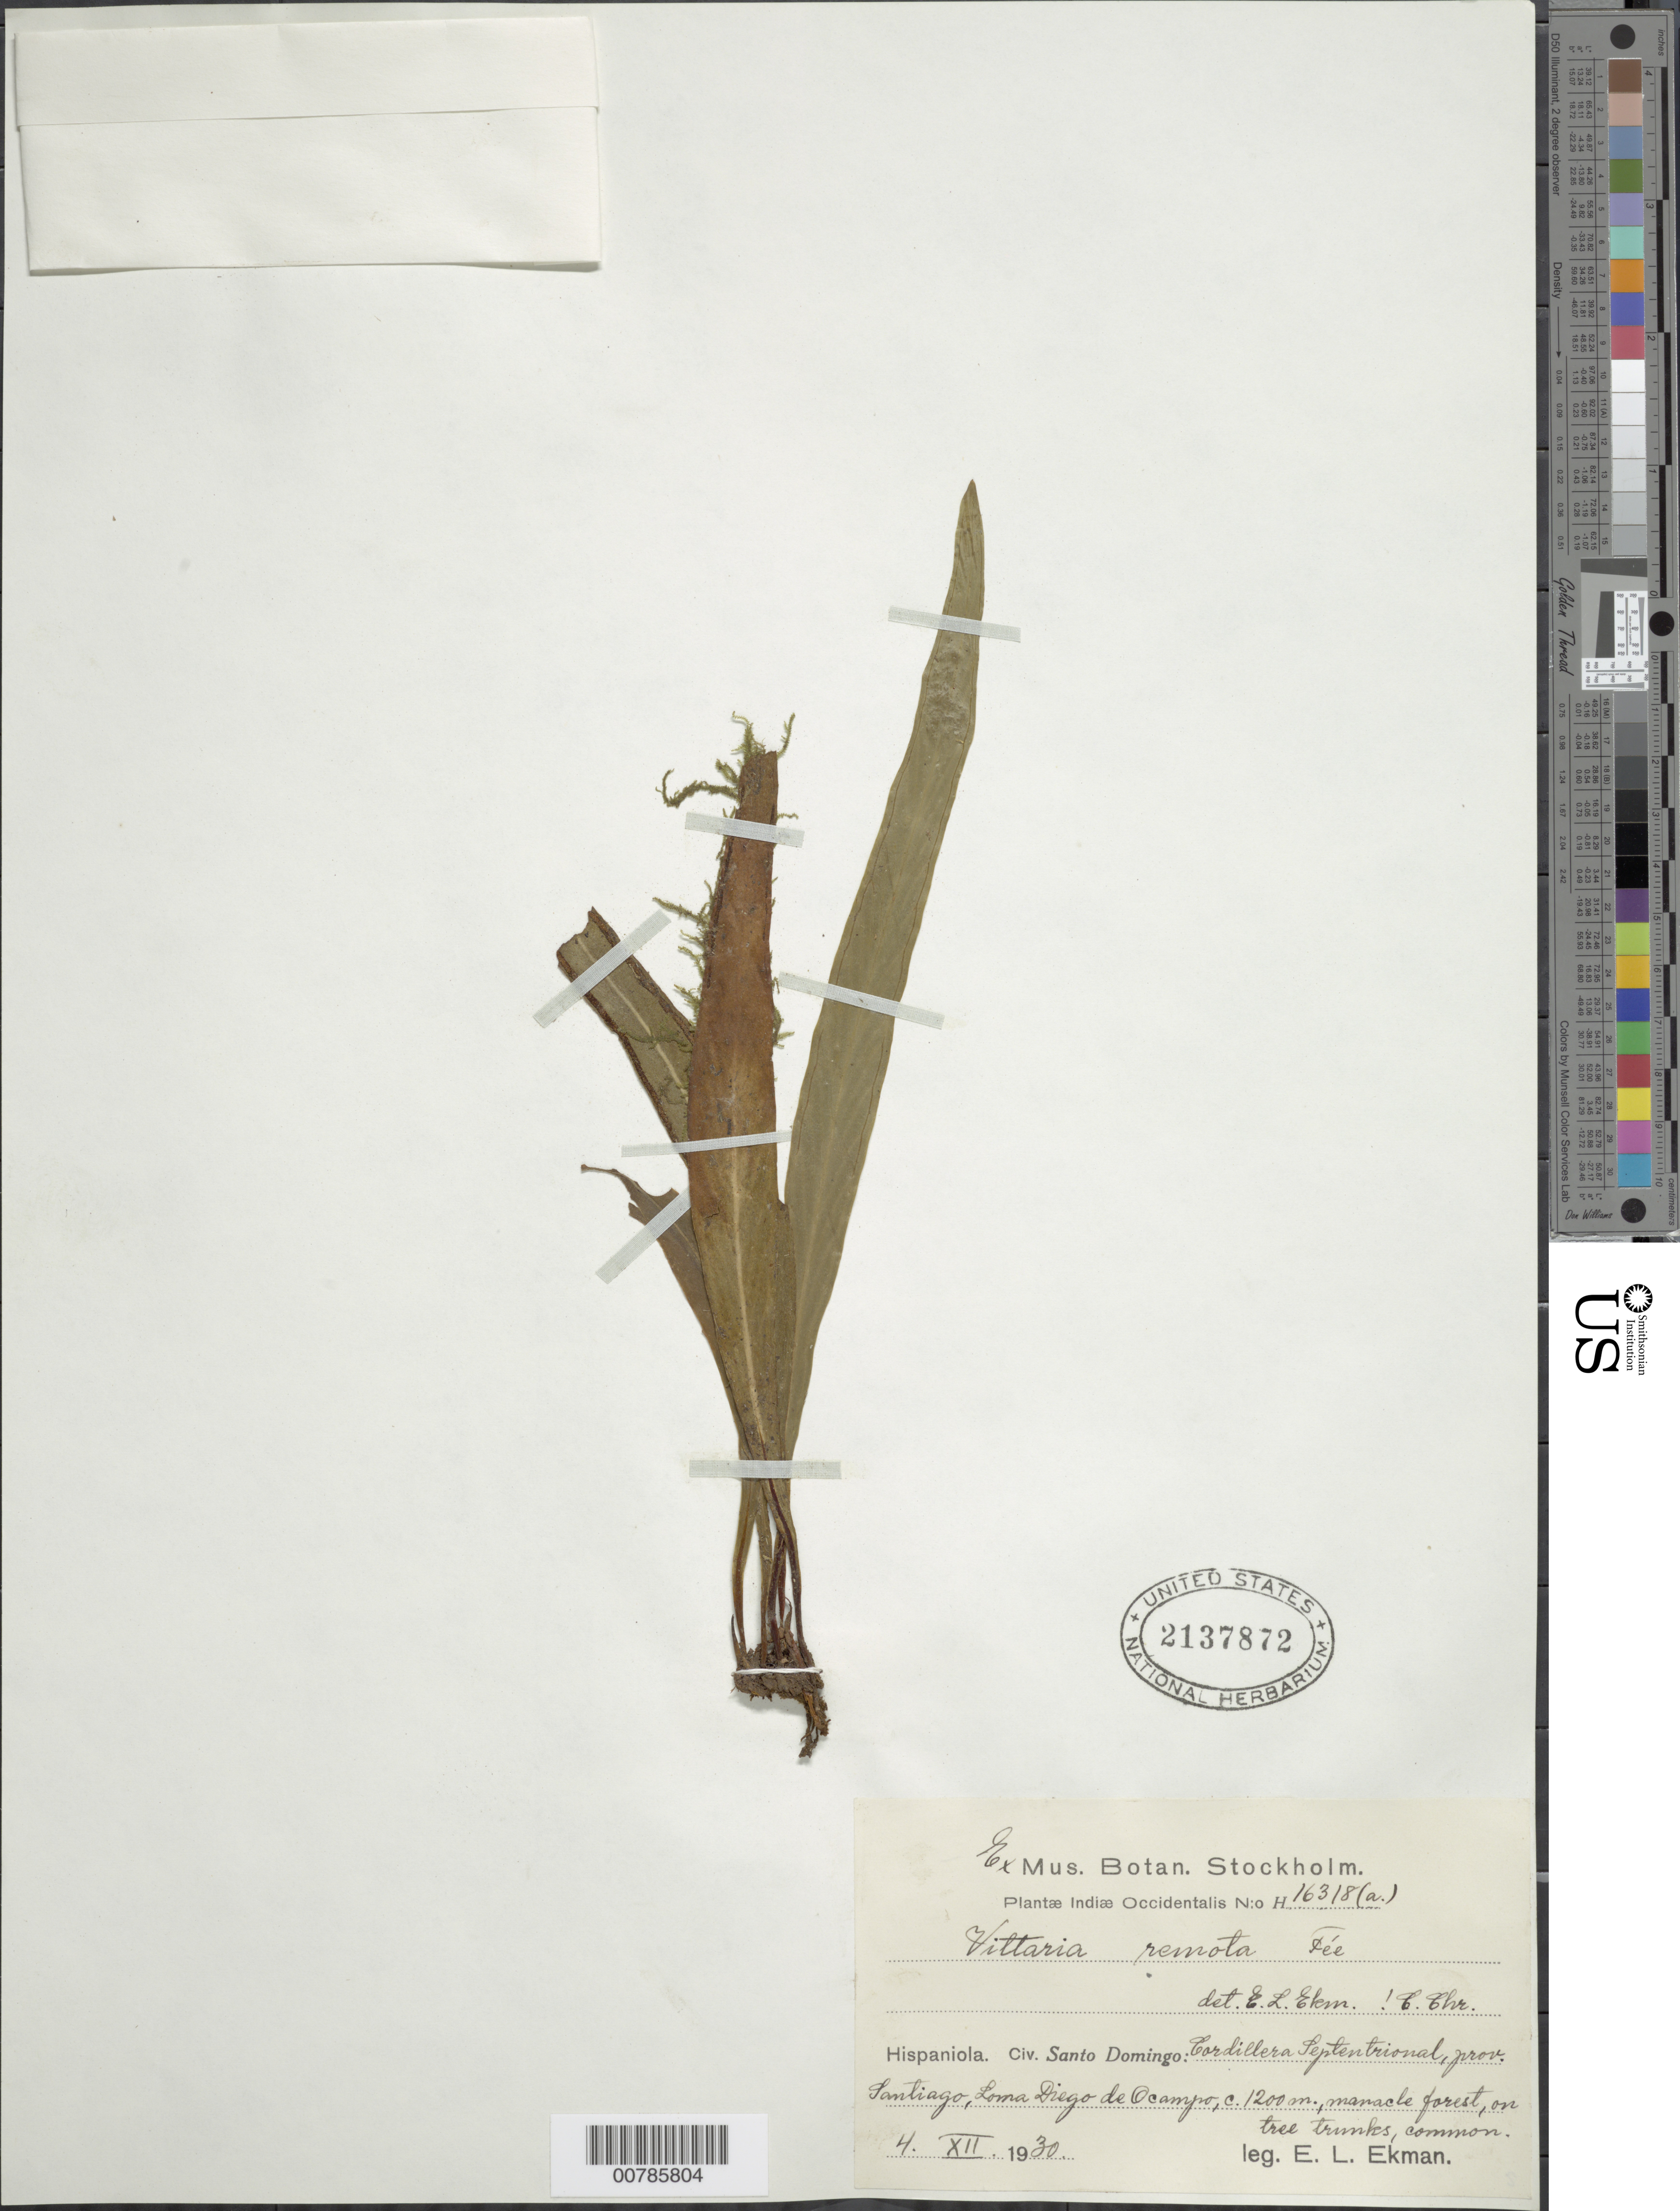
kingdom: Plantae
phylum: Tracheophyta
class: Polypodiopsida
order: Polypodiales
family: Pteridaceae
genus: Radiovittaria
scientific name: Radiovittaria remota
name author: (Fée) E.H. Crane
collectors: E. L. Ekman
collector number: H 16318a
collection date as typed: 04 Dec 1920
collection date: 1920-12-04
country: Dominican Republic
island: Hispaniola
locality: Cordillera Septentrional, Loma Diego de Ocampo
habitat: Manacle forest, on tree trunks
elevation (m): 1200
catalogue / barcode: US 2137872